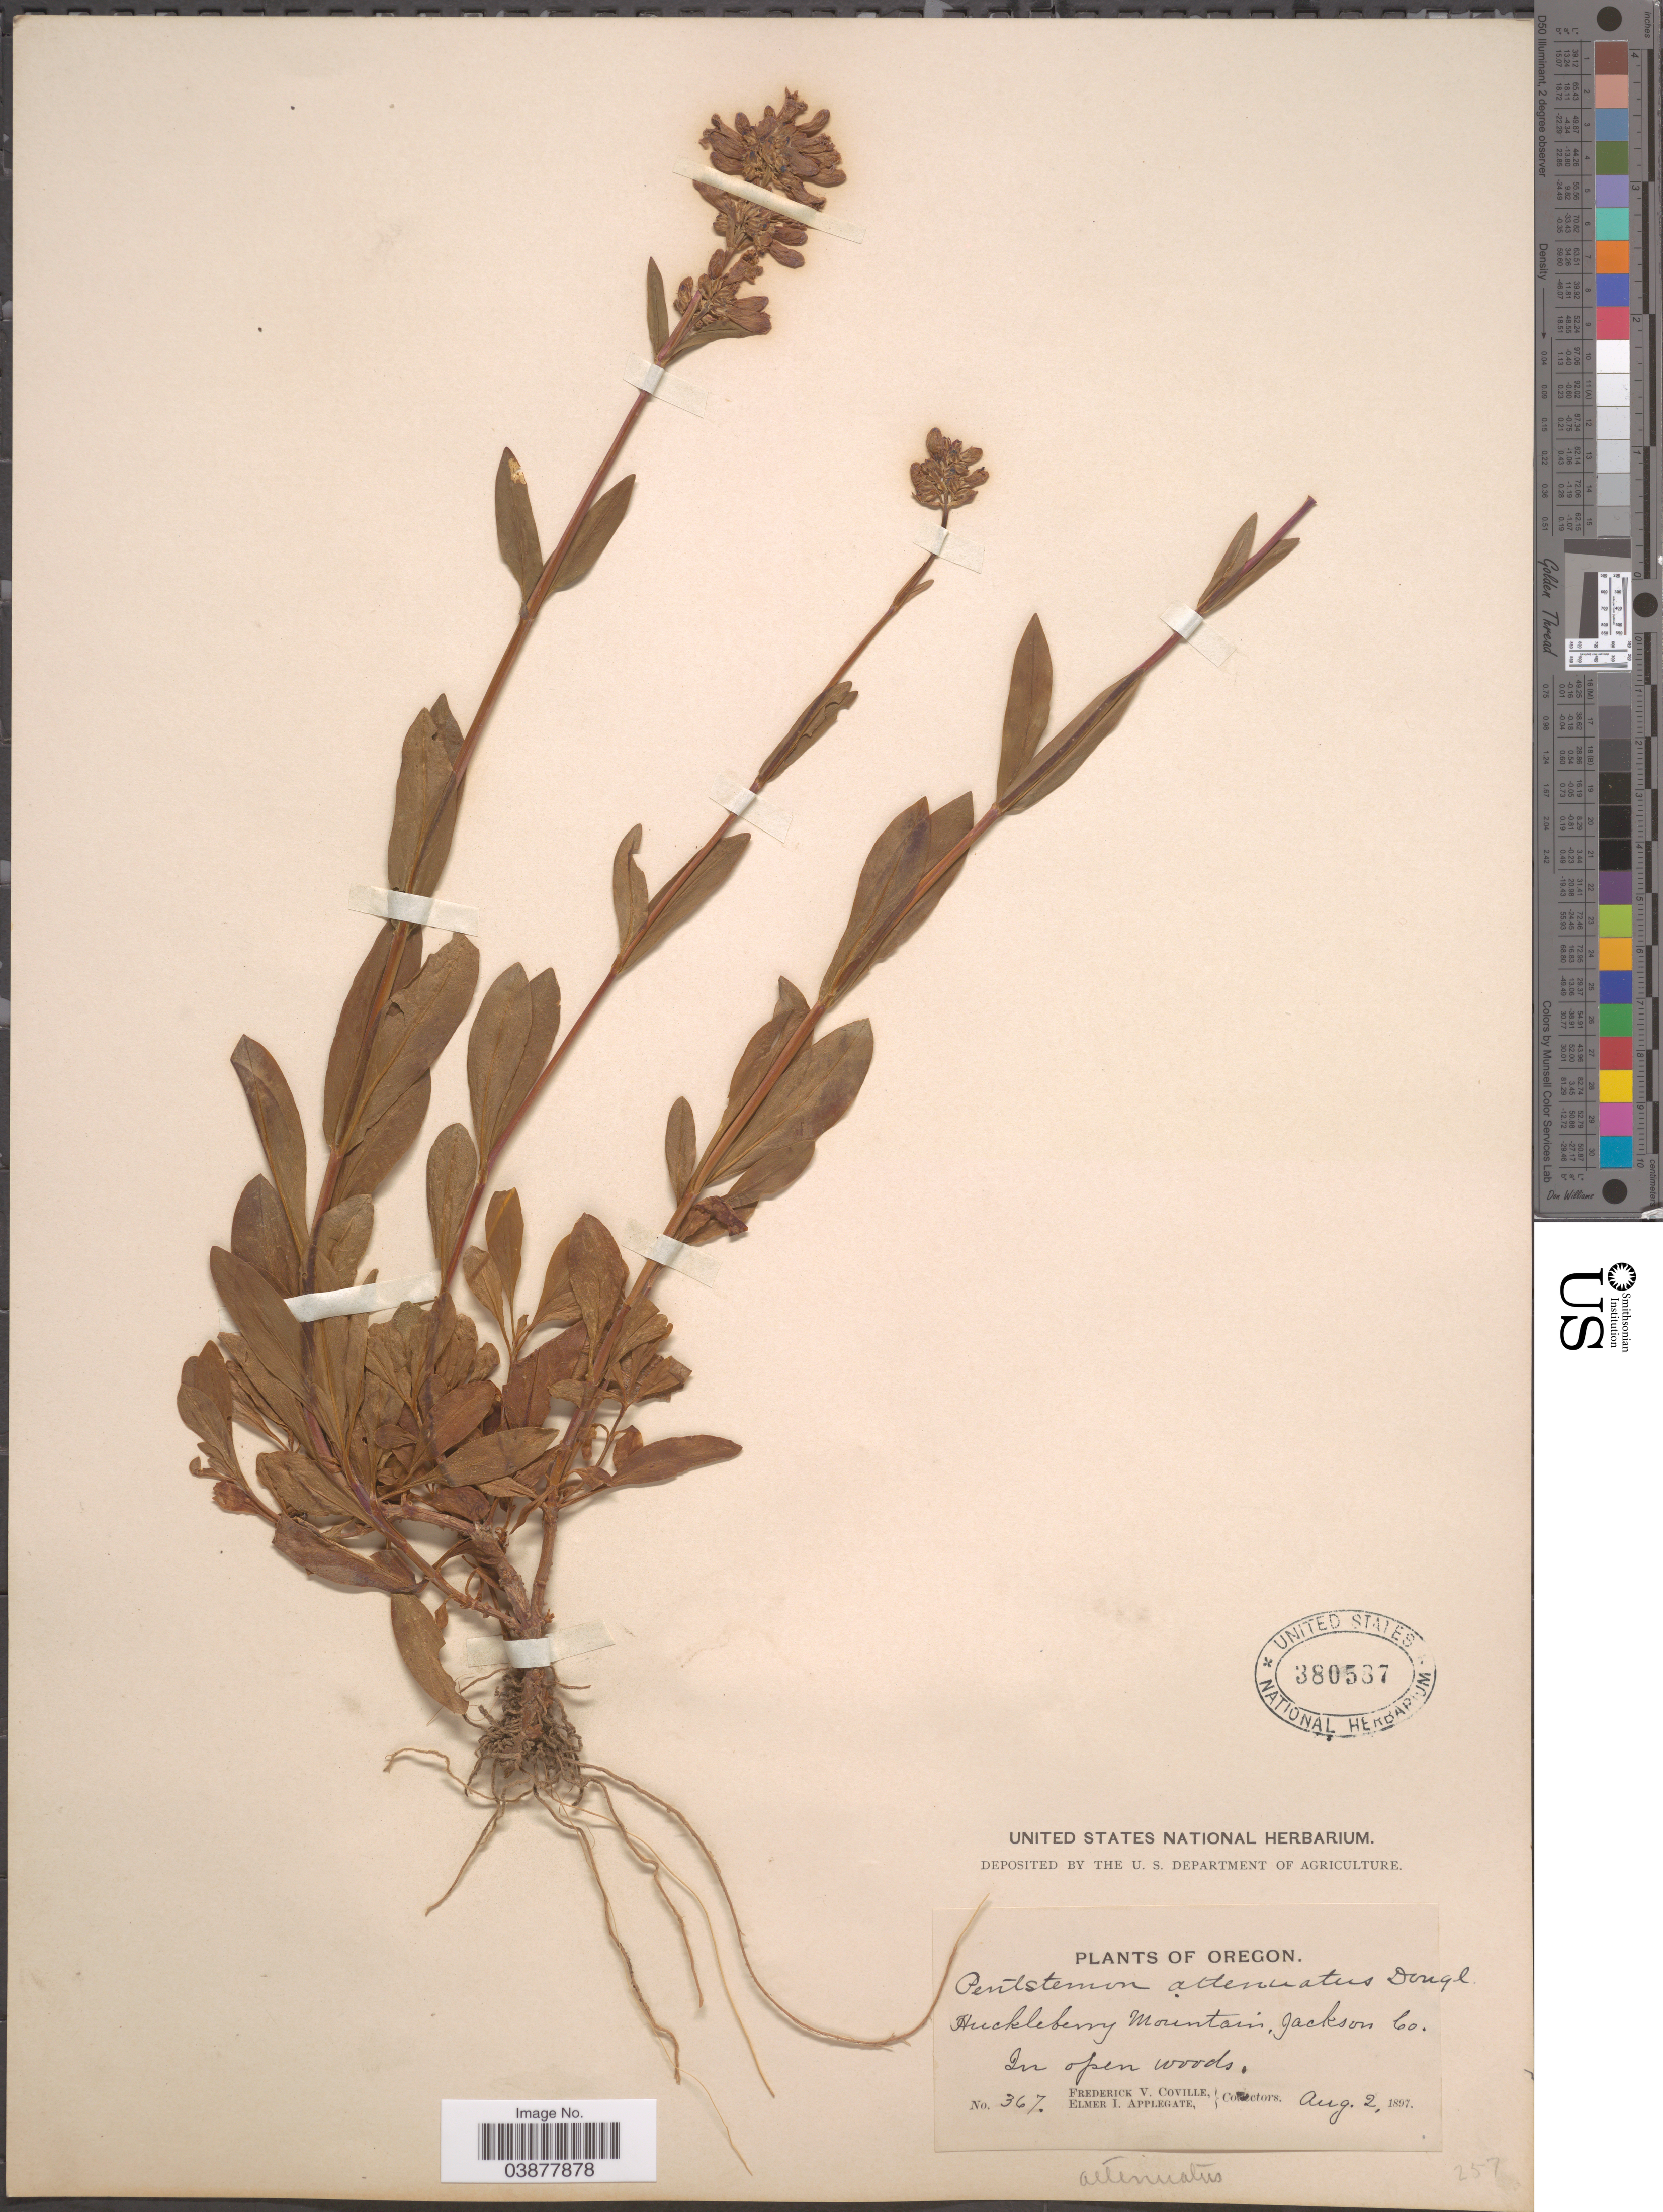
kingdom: Plantae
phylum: Tracheophyta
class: Magnoliopsida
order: Lamiales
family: Plantaginaceae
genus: Penstemon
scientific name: Penstemon rydbergii var. oreocharis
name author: (Greene) N.H. Holmgren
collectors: F. V. Coville & E. I. Applegate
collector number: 367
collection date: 1897-08-02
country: United States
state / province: Oregon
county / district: Jackson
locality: Huckleberry Mountain, Jackson Co.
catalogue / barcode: US 380587